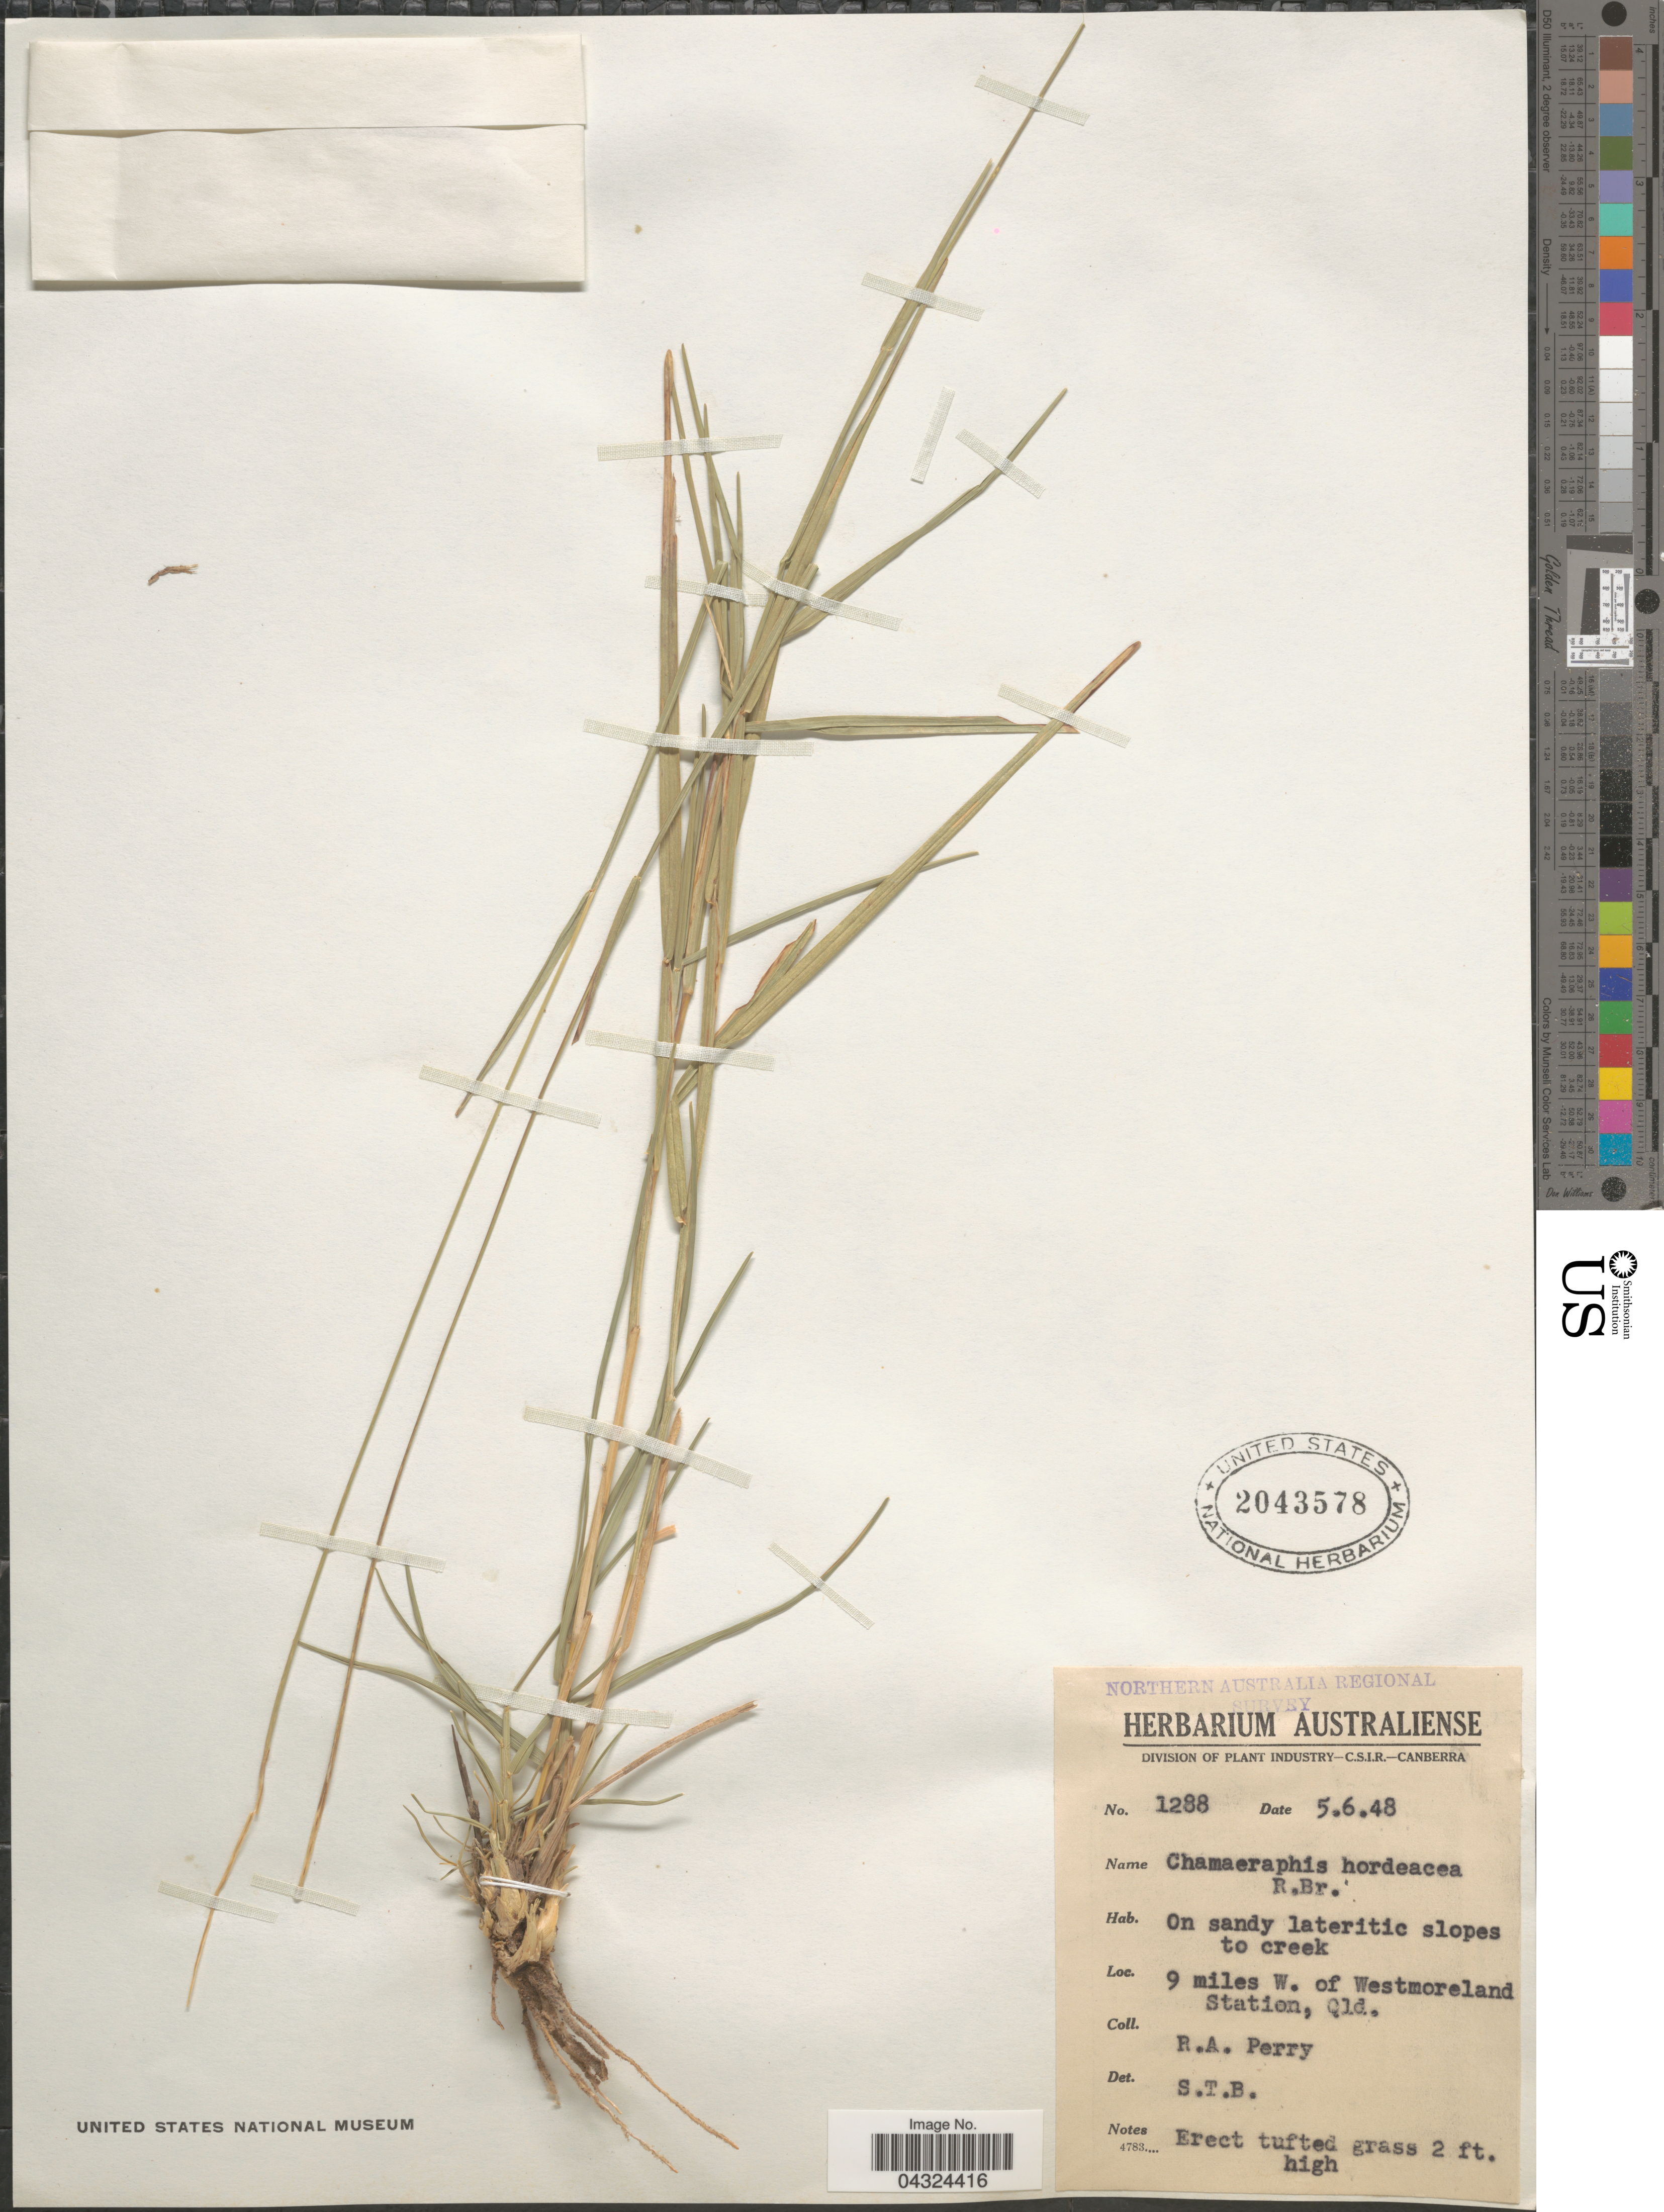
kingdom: Plantae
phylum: Tracheophyta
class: Liliopsida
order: Poales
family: Poaceae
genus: Chamaeraphis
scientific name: Chamaeraphis hordeacea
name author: R. Br.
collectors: Perry, R. A.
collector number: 1288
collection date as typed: Transcribed d/m/y: 5/6/48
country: Australia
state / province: Queensland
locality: Northern Australia Regional Survey. 9 miles W. of Westmoreland Station, Qld.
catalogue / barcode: US 2043578